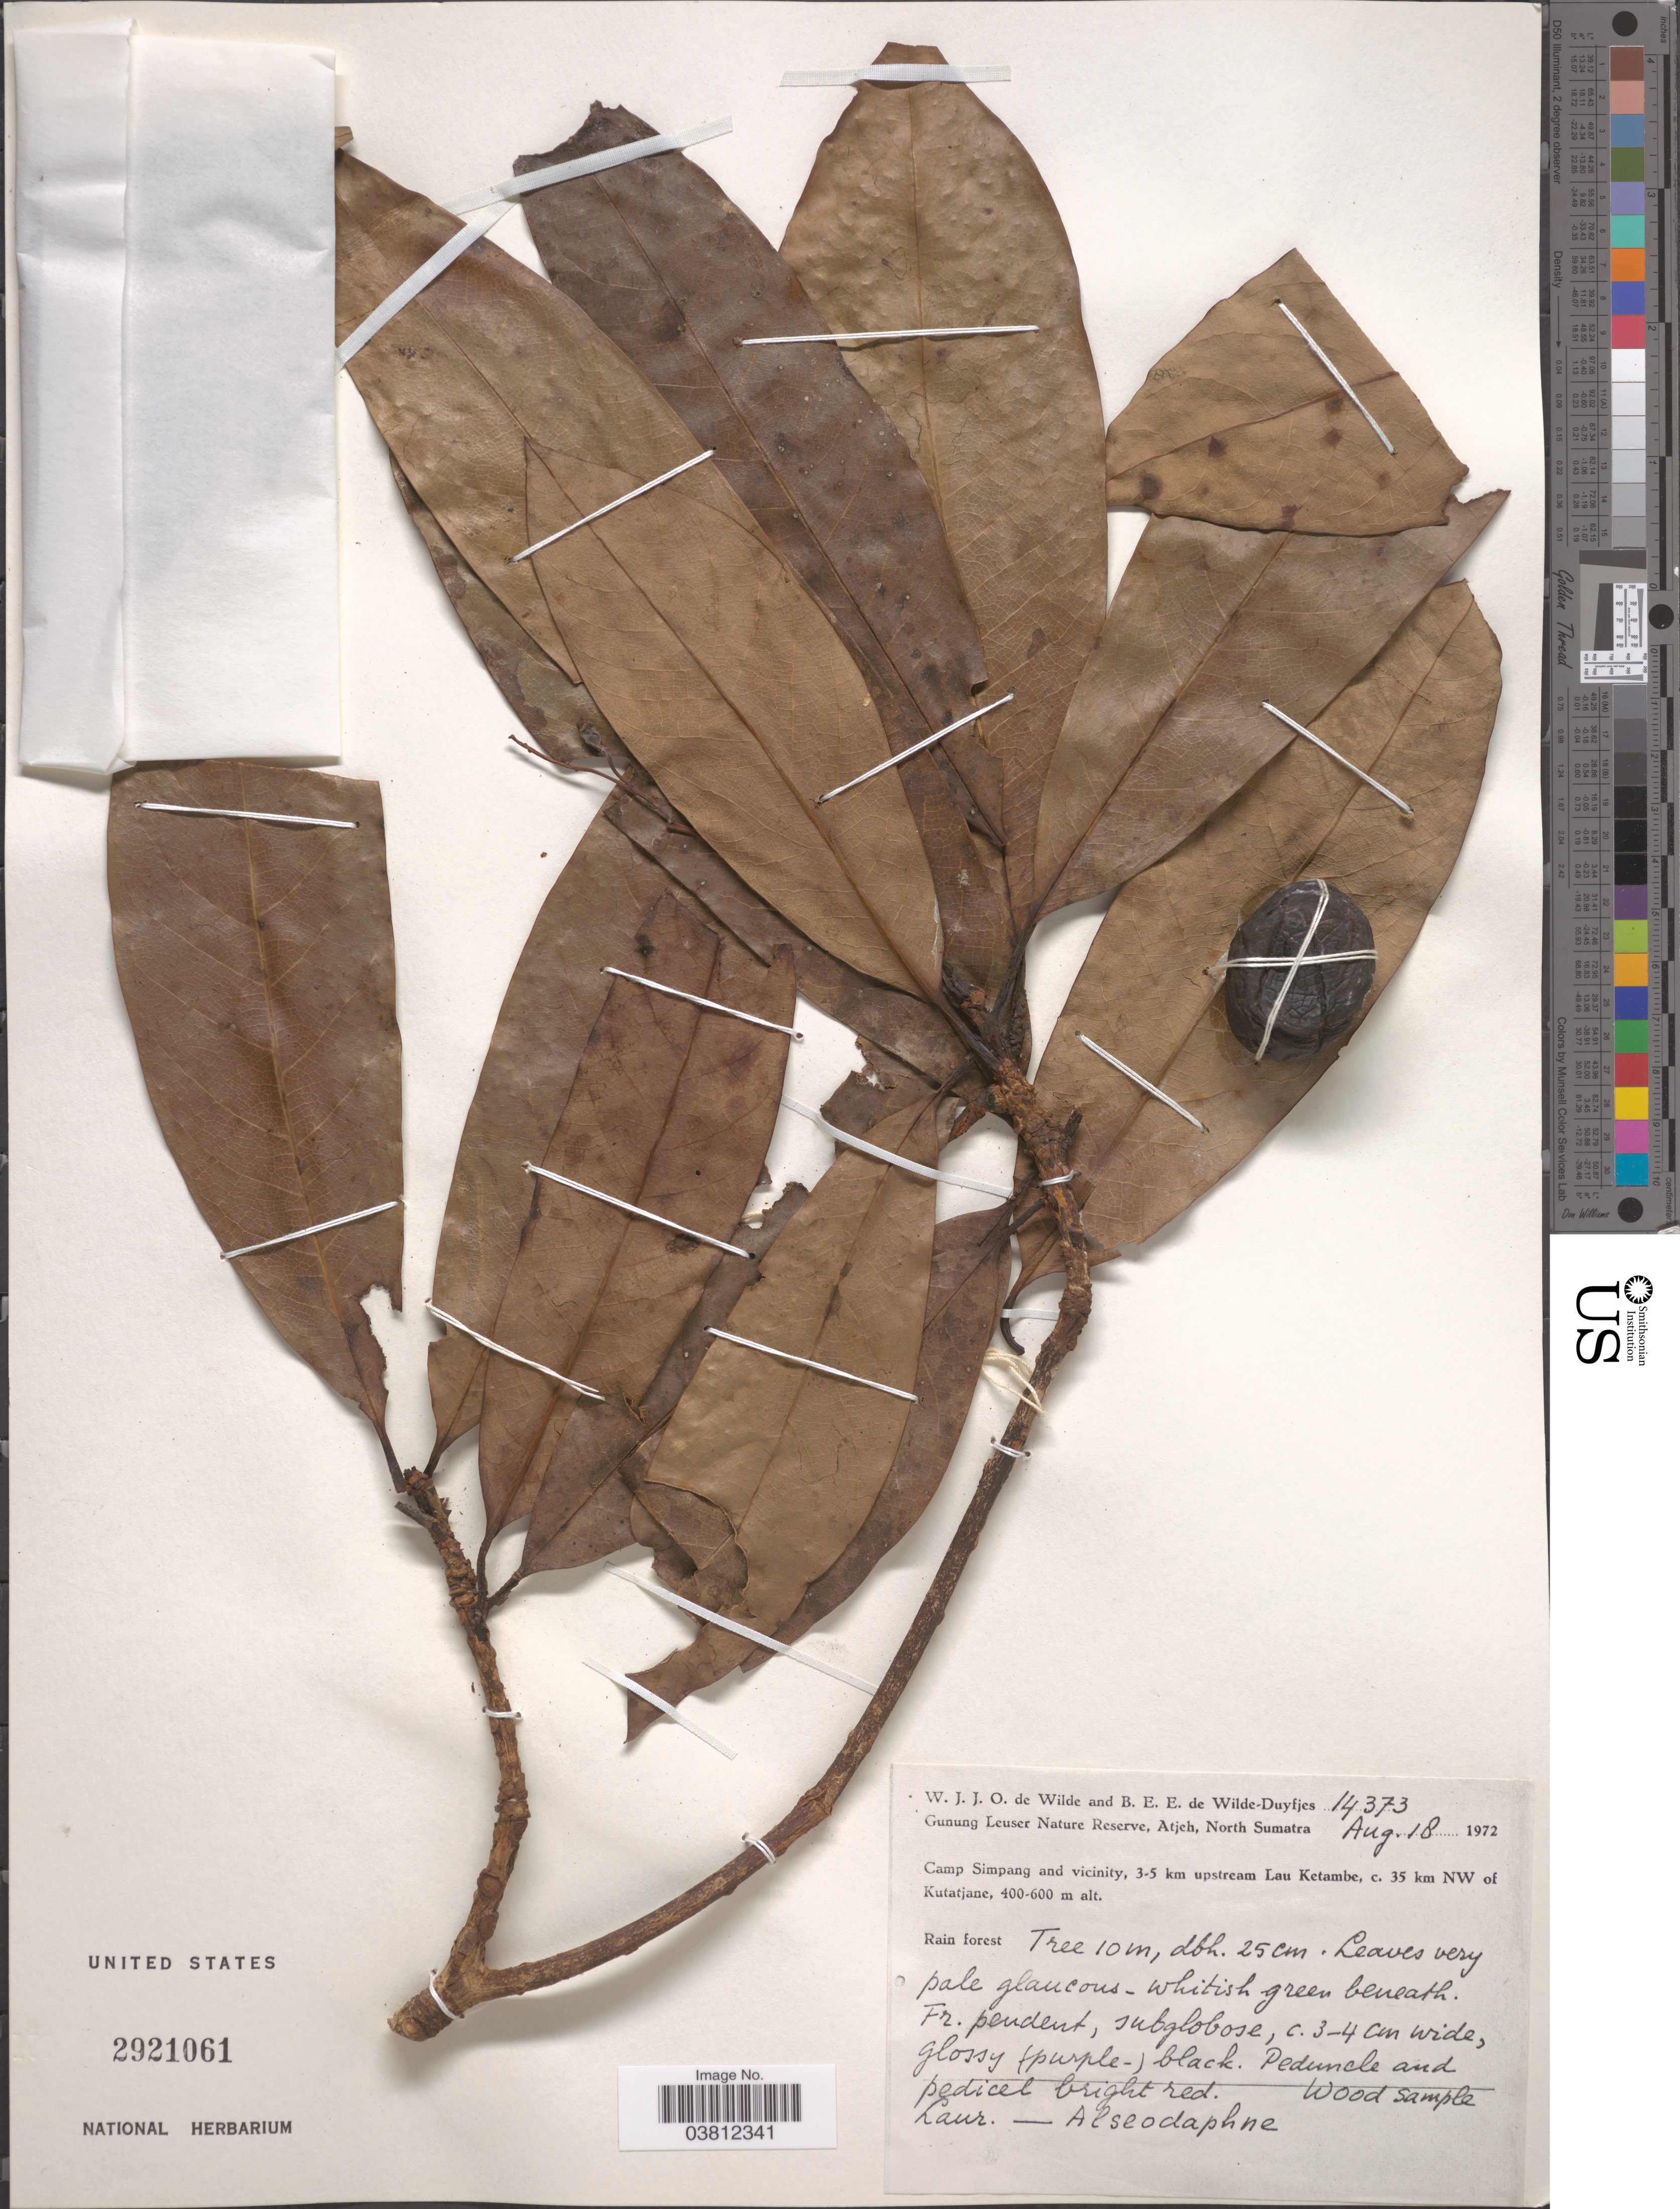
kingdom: Plantae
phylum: Tracheophyta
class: Magnoliopsida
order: Laurales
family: Lauraceae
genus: Alseodaphne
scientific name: Alseodaphne sp.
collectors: W. J. de Wilde & B. E. de Wilde-Duyfjes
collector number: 14373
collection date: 1972-08-18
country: Indonesia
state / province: Sumatra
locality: Gunung Leuser Nature Reserve, Atjeh, North Sumatra. Camp Simpang and vicinity, 3-5 km upstream Lau Ketambe, c. 35 km NW of Kutatjane.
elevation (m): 400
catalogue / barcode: US 2921061